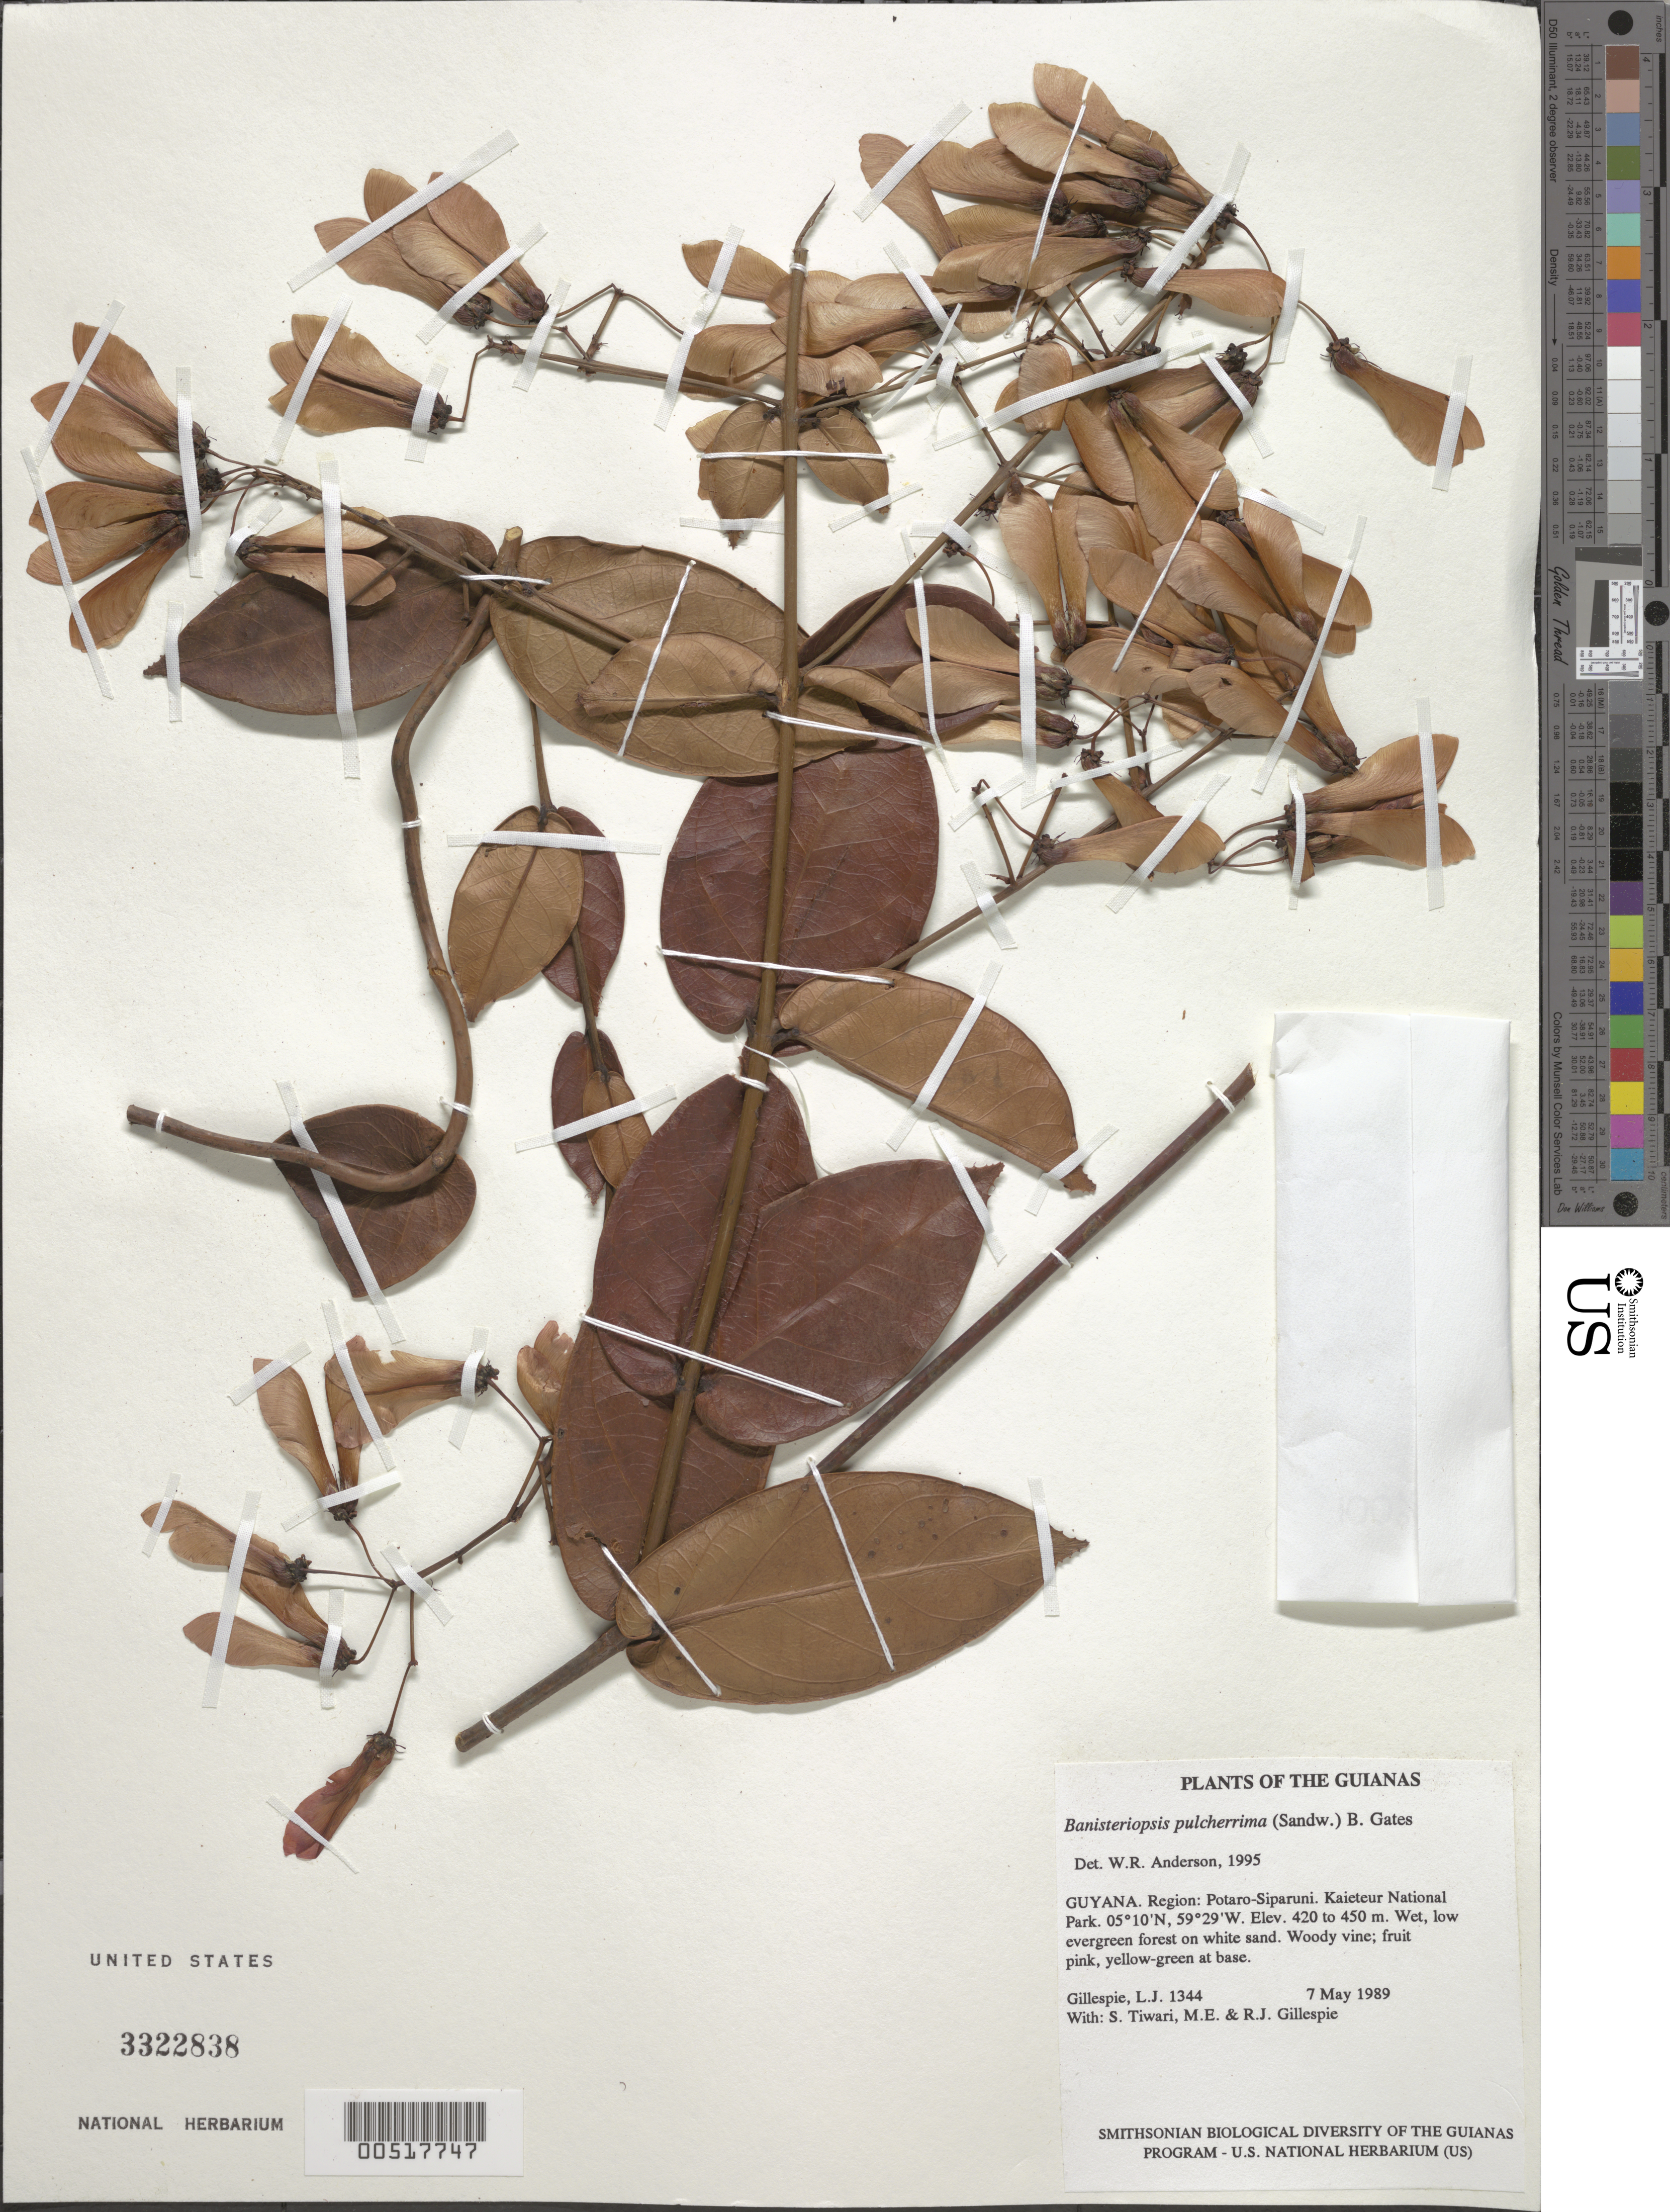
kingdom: Plantae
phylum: Tracheophyta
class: Magnoliopsida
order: Malpighiales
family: Malpighiaceae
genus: Banisteriopsis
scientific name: Banisteriopsis pulcherrima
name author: (Sandwith) B. Gates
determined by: Anderson, W. R., (MICH), University of Michigan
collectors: L. J. Gillespie, S. Tiwari, M. Gillespie & R. Gillespie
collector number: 1344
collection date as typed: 7 May 1989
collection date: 1989-05-07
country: Guyana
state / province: Potaro-Siparuni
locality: Kaieteur National Park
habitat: Wet, low evergreen forest on white sand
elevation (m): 420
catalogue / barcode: US 3322838